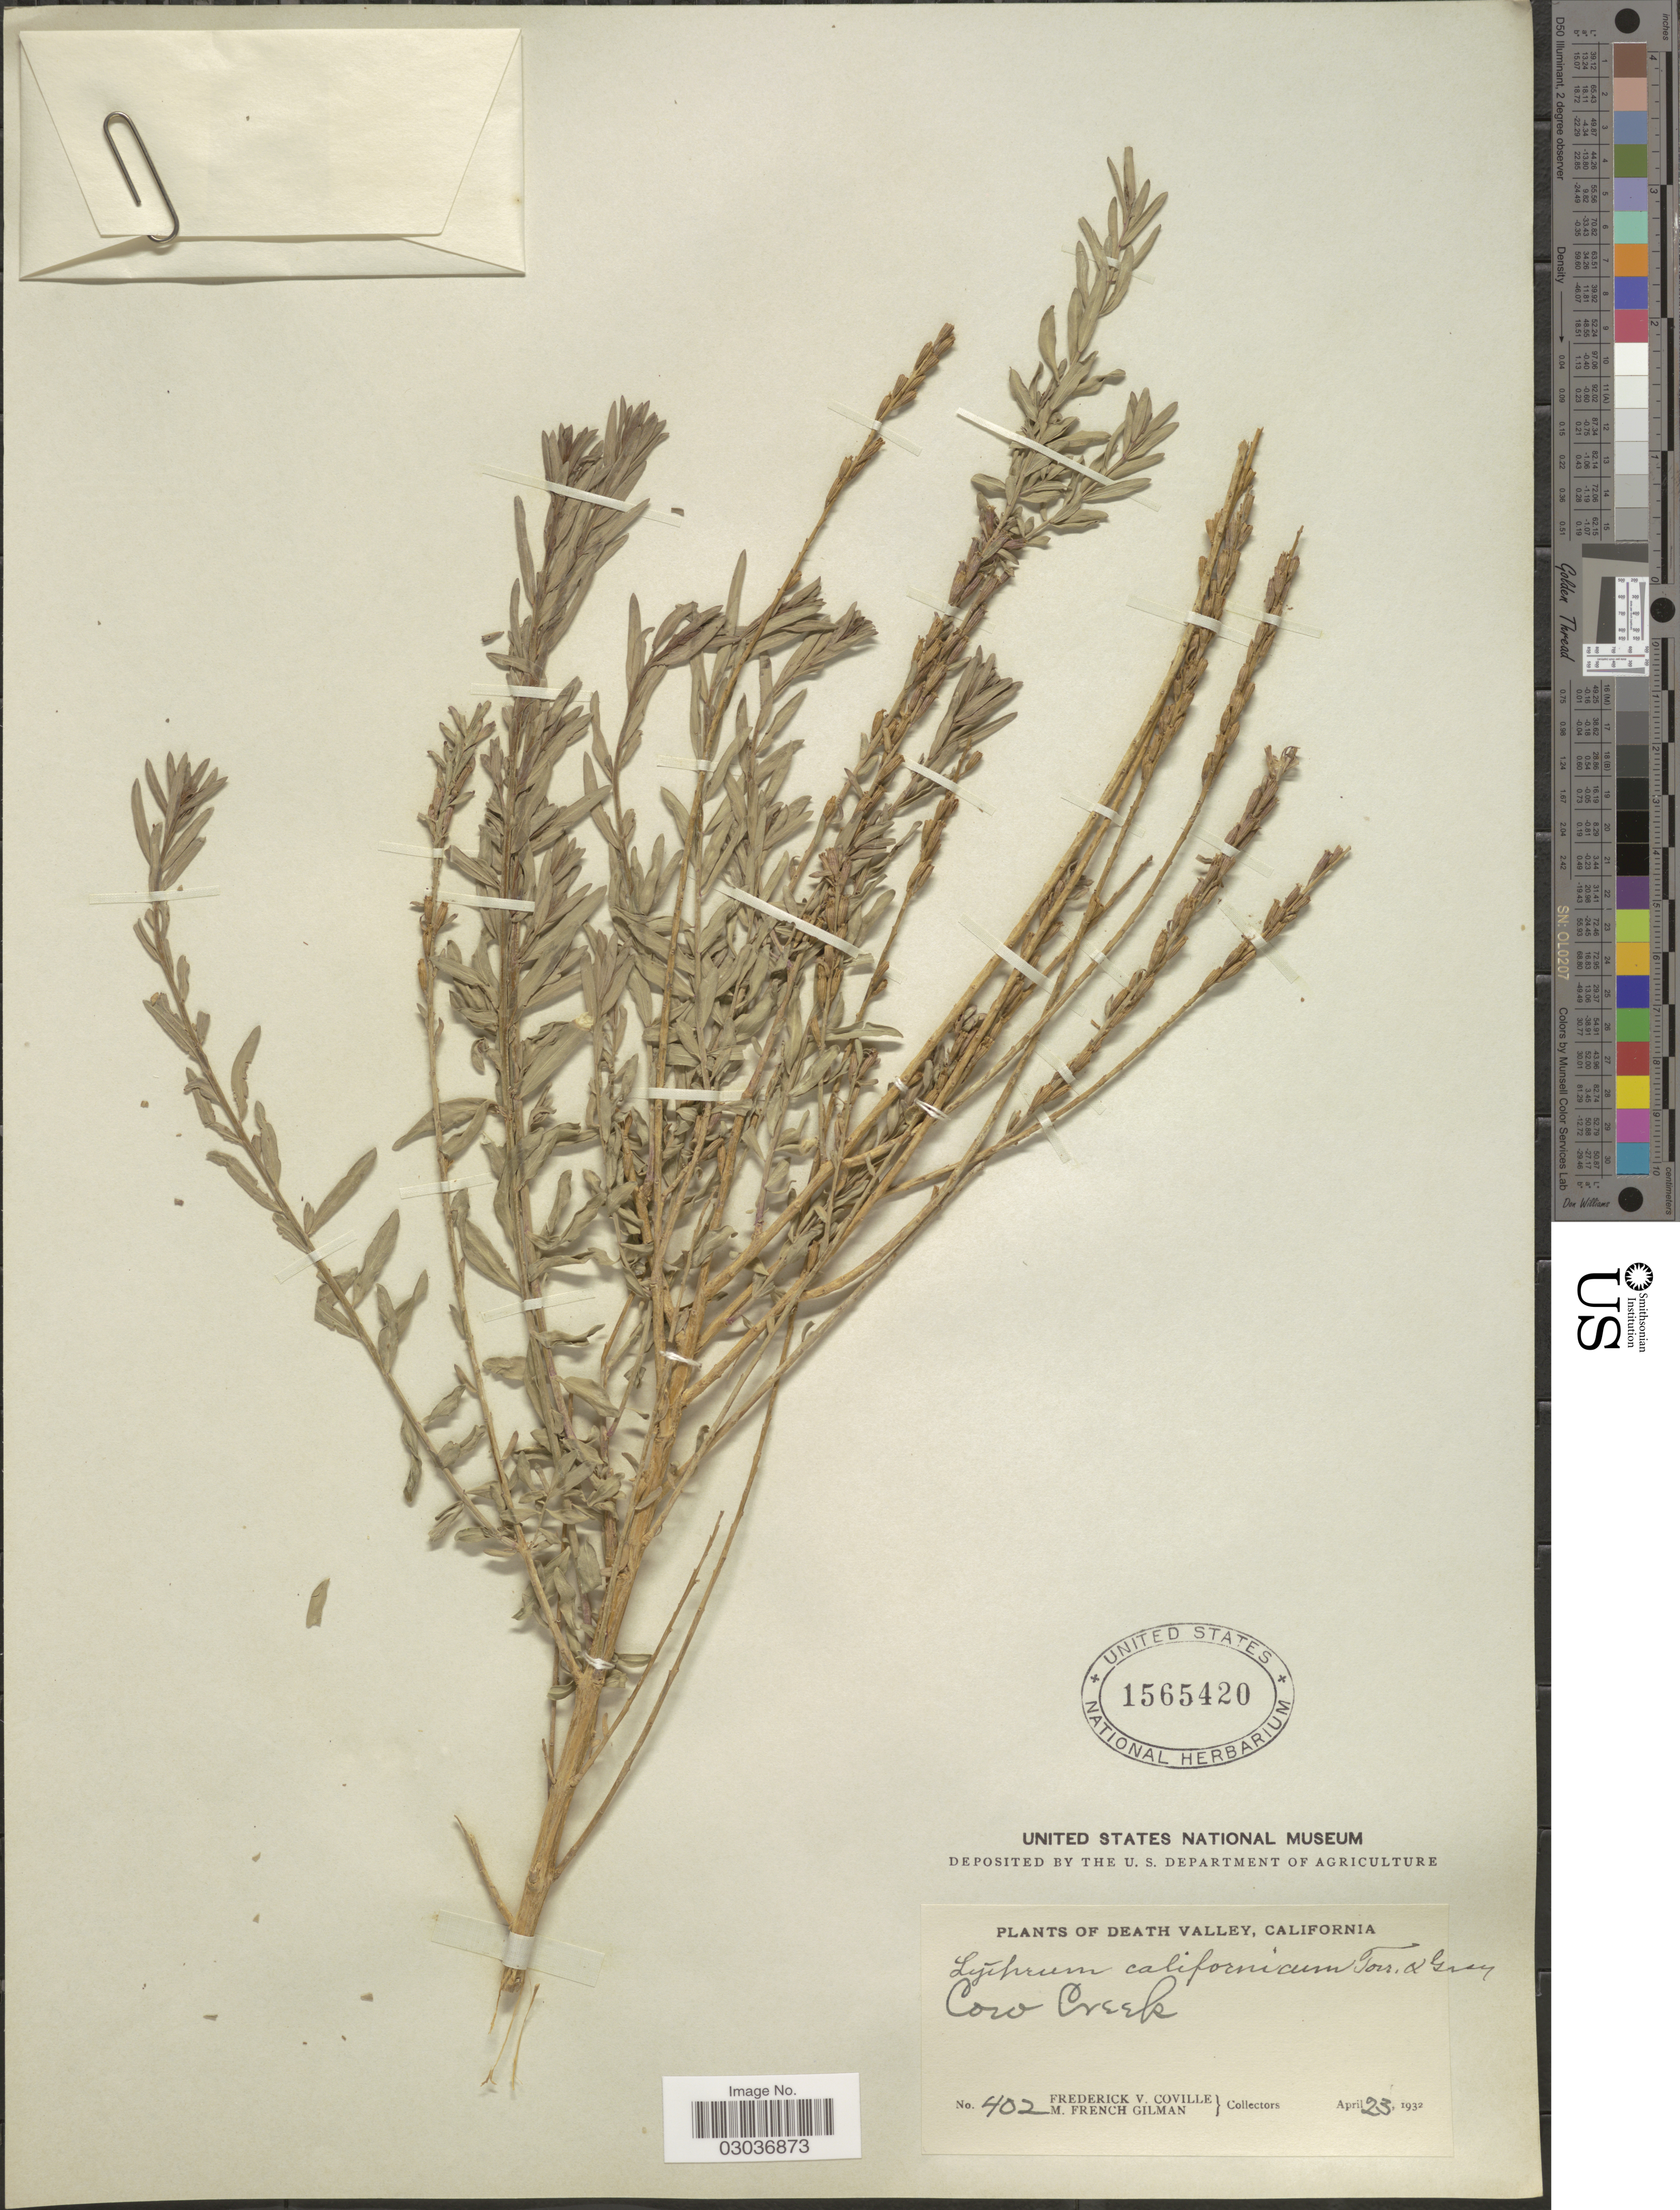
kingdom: Plantae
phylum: Tracheophyta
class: Magnoliopsida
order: Myrtales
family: Lythraceae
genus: Lythrum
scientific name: Lythrum californicum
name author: Torr. & A. Gray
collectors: F. V. Coville & M. F. Gilman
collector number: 402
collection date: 1932-04-23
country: United States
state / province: California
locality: Death Valley. Cow Creek.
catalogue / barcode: US 1565420